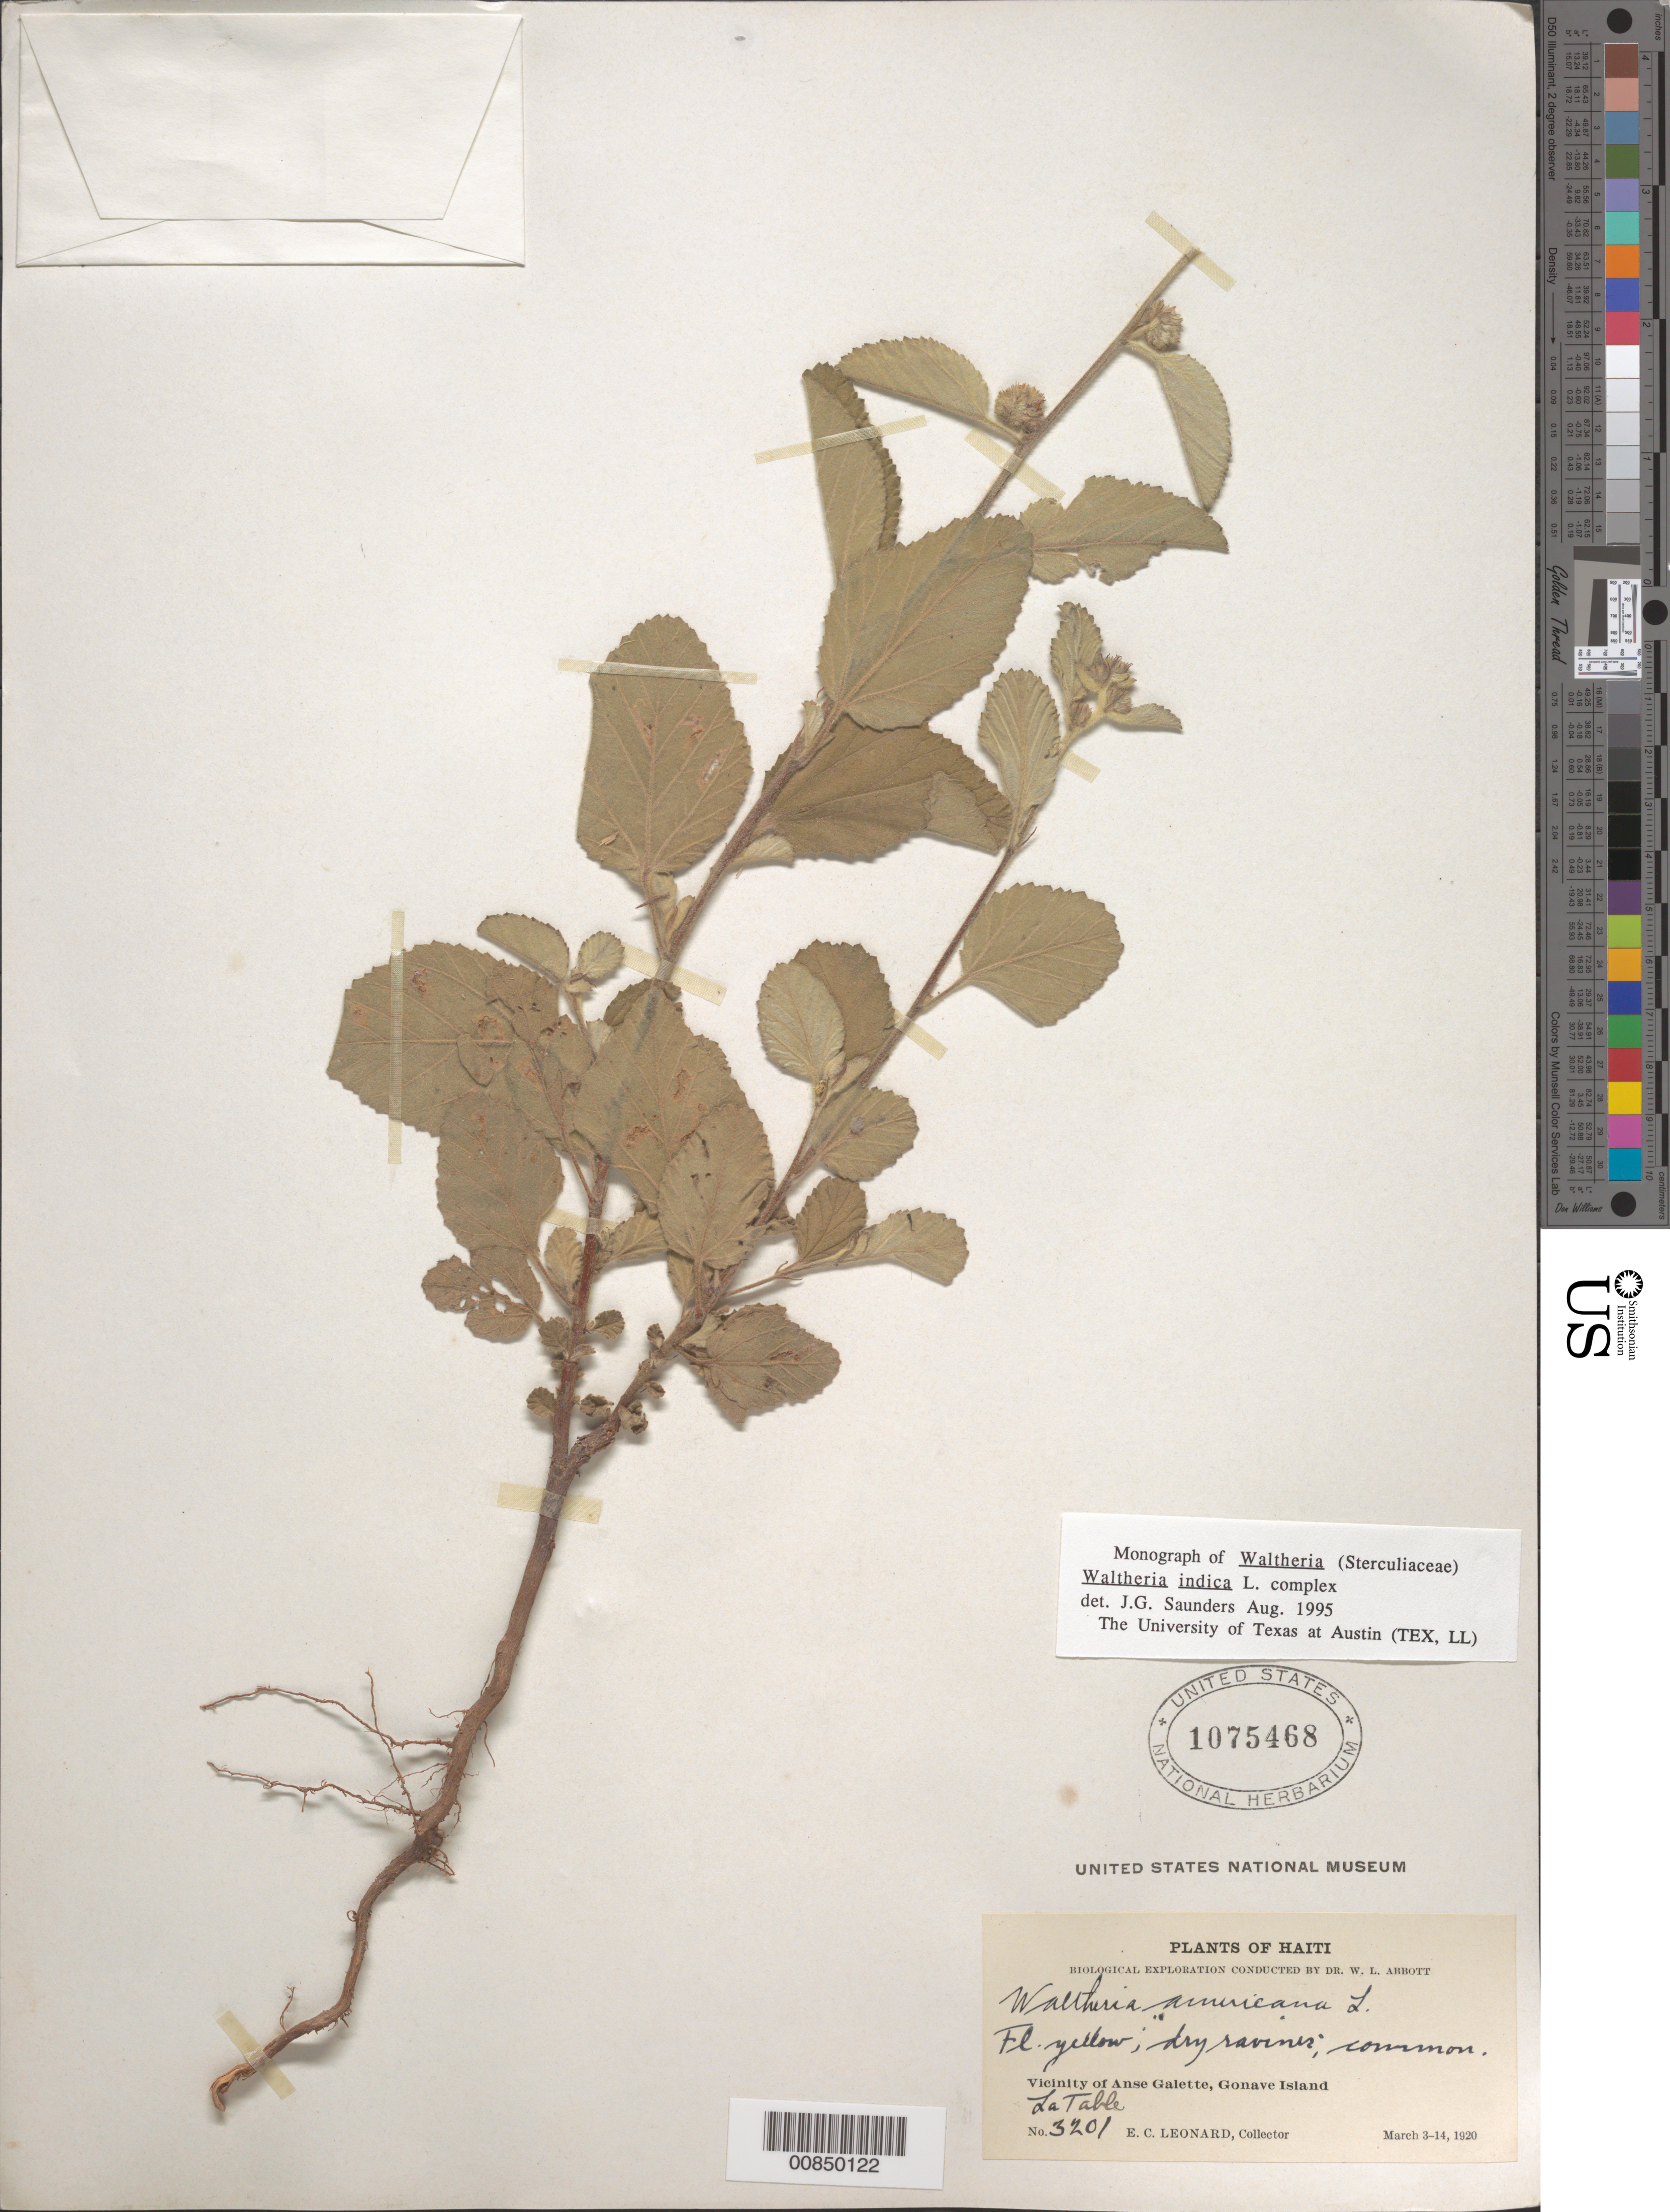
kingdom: Plantae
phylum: Tracheophyta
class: Magnoliopsida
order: Malvales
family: Malvaceae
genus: Waltheria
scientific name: Waltheria indica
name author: L.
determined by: Saunders, J. G.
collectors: E. C. Leonard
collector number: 3201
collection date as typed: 03 Mar 1920 to 14 Mar 1920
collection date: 1920-03-03/1920-03-14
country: Haiti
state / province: Ouest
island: Île de la Gonâve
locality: Vicinity of Anse Galette, La Table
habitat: Dry ravines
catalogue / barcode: US 1075468